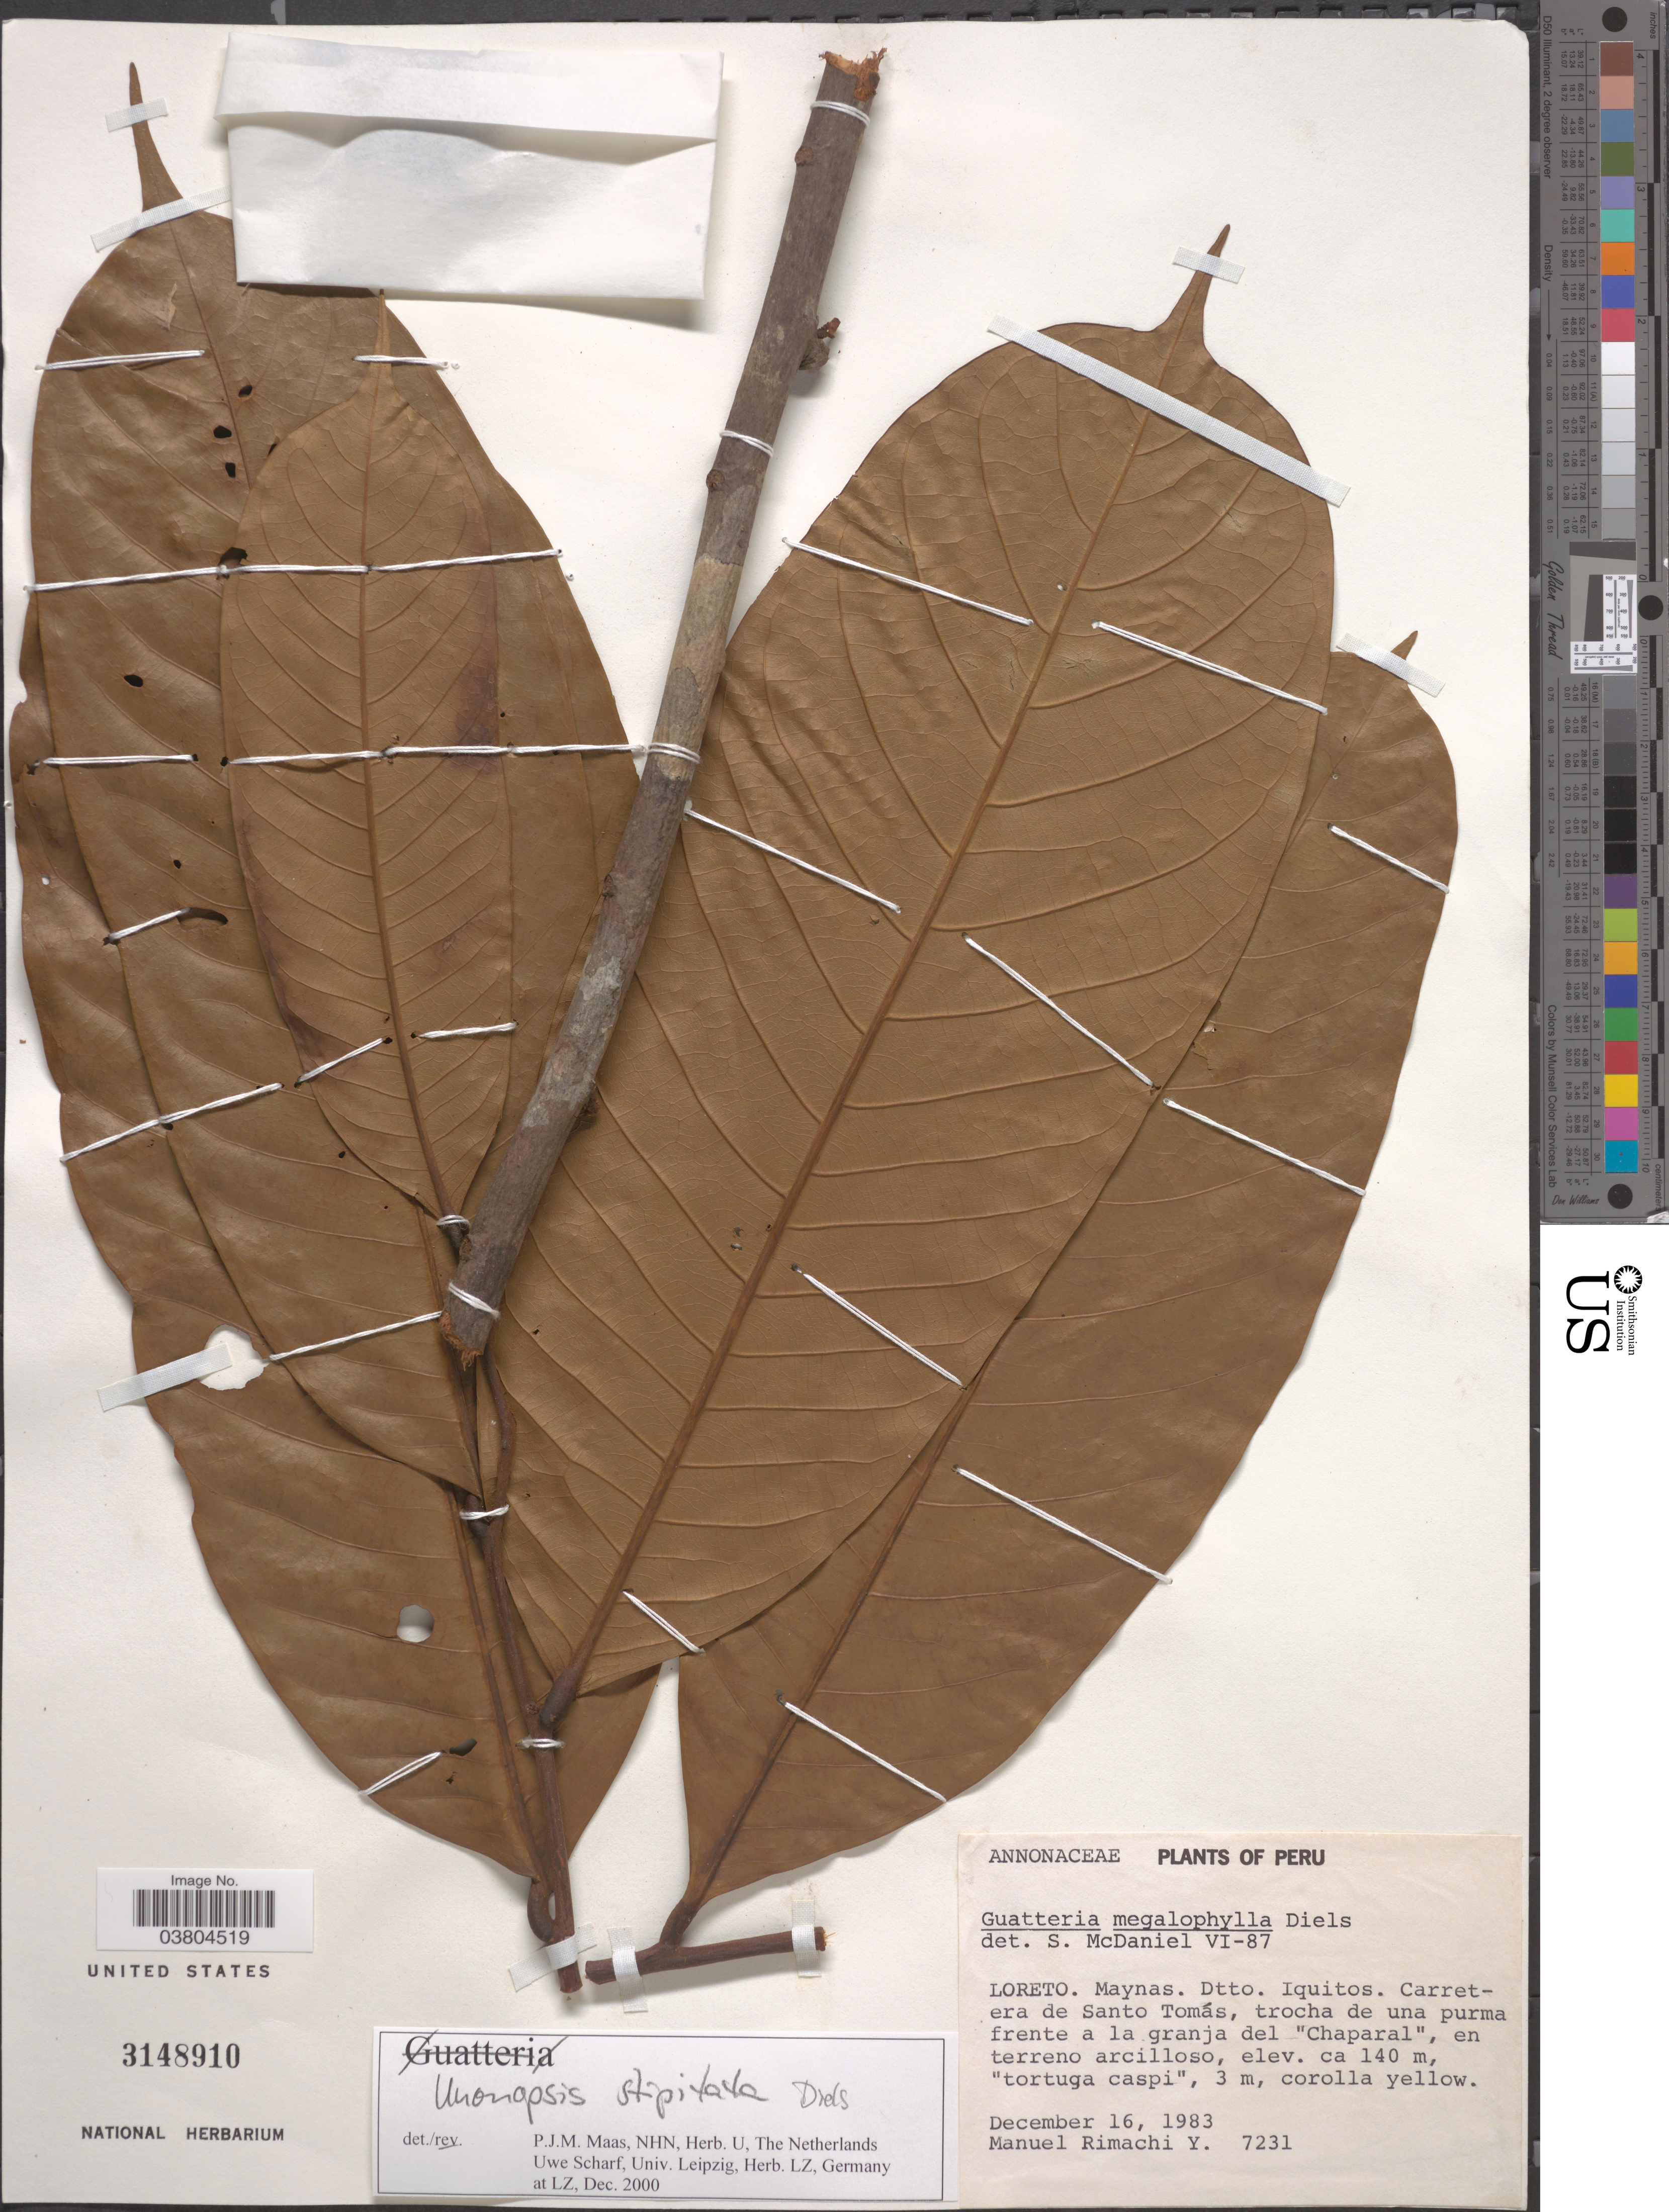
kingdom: Plantae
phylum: Tracheophyta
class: Magnoliopsida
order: Magnoliales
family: Annonaceae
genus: Unonopsis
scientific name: Unonopsis stipitata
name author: Diels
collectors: M. Rimachi Y.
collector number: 7231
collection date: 1983-12-16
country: Peru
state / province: Loreto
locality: Maynas. Dtto. Iquitos. Carretera de Santo Tomás, trocha de una purma frente a la granja del "Chaparal".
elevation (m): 140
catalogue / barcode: US 3148910